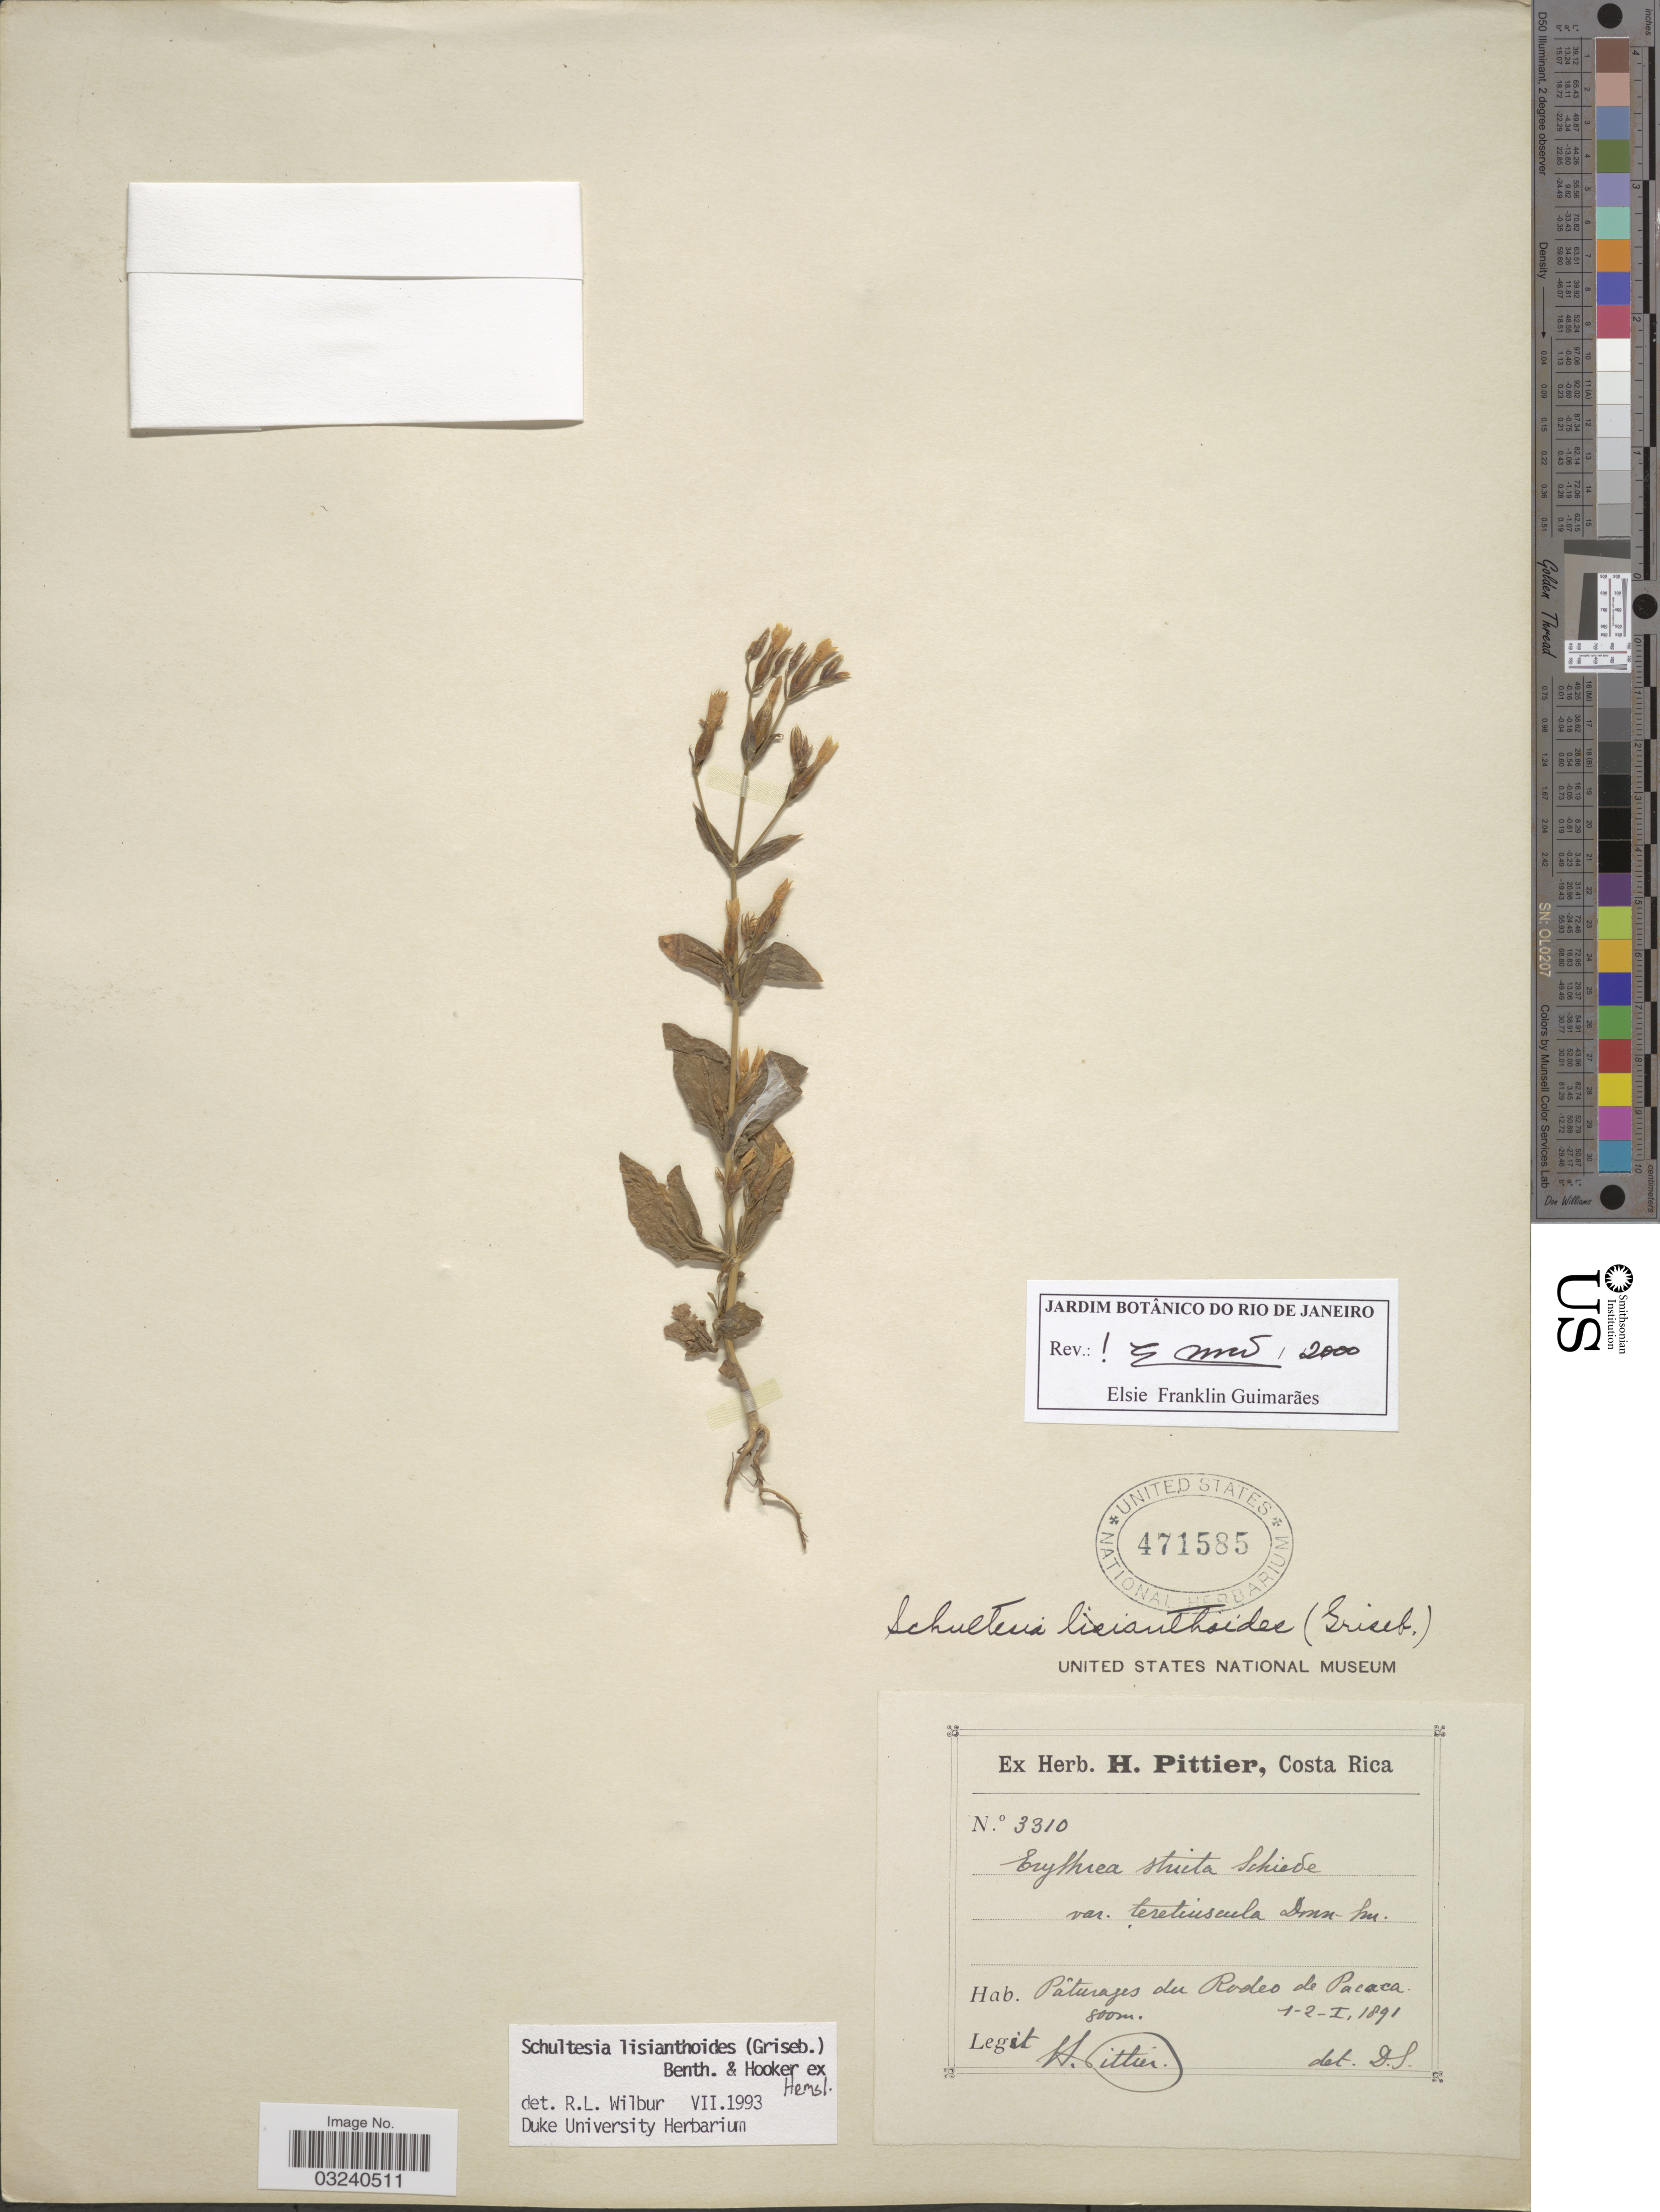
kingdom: Plantae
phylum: Tracheophyta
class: Magnoliopsida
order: Gentianales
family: Gentianaceae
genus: Schultesia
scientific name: Schultesia lisianthoides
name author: (Griseb.) Benth. & Hook. f. ex Hemsl.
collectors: H. F. Pittier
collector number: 3310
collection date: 1891-01-01/1891-01-02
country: Costa Rica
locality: Pâturages du Rodeo de Pacaca.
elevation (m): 800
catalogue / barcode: US 471585